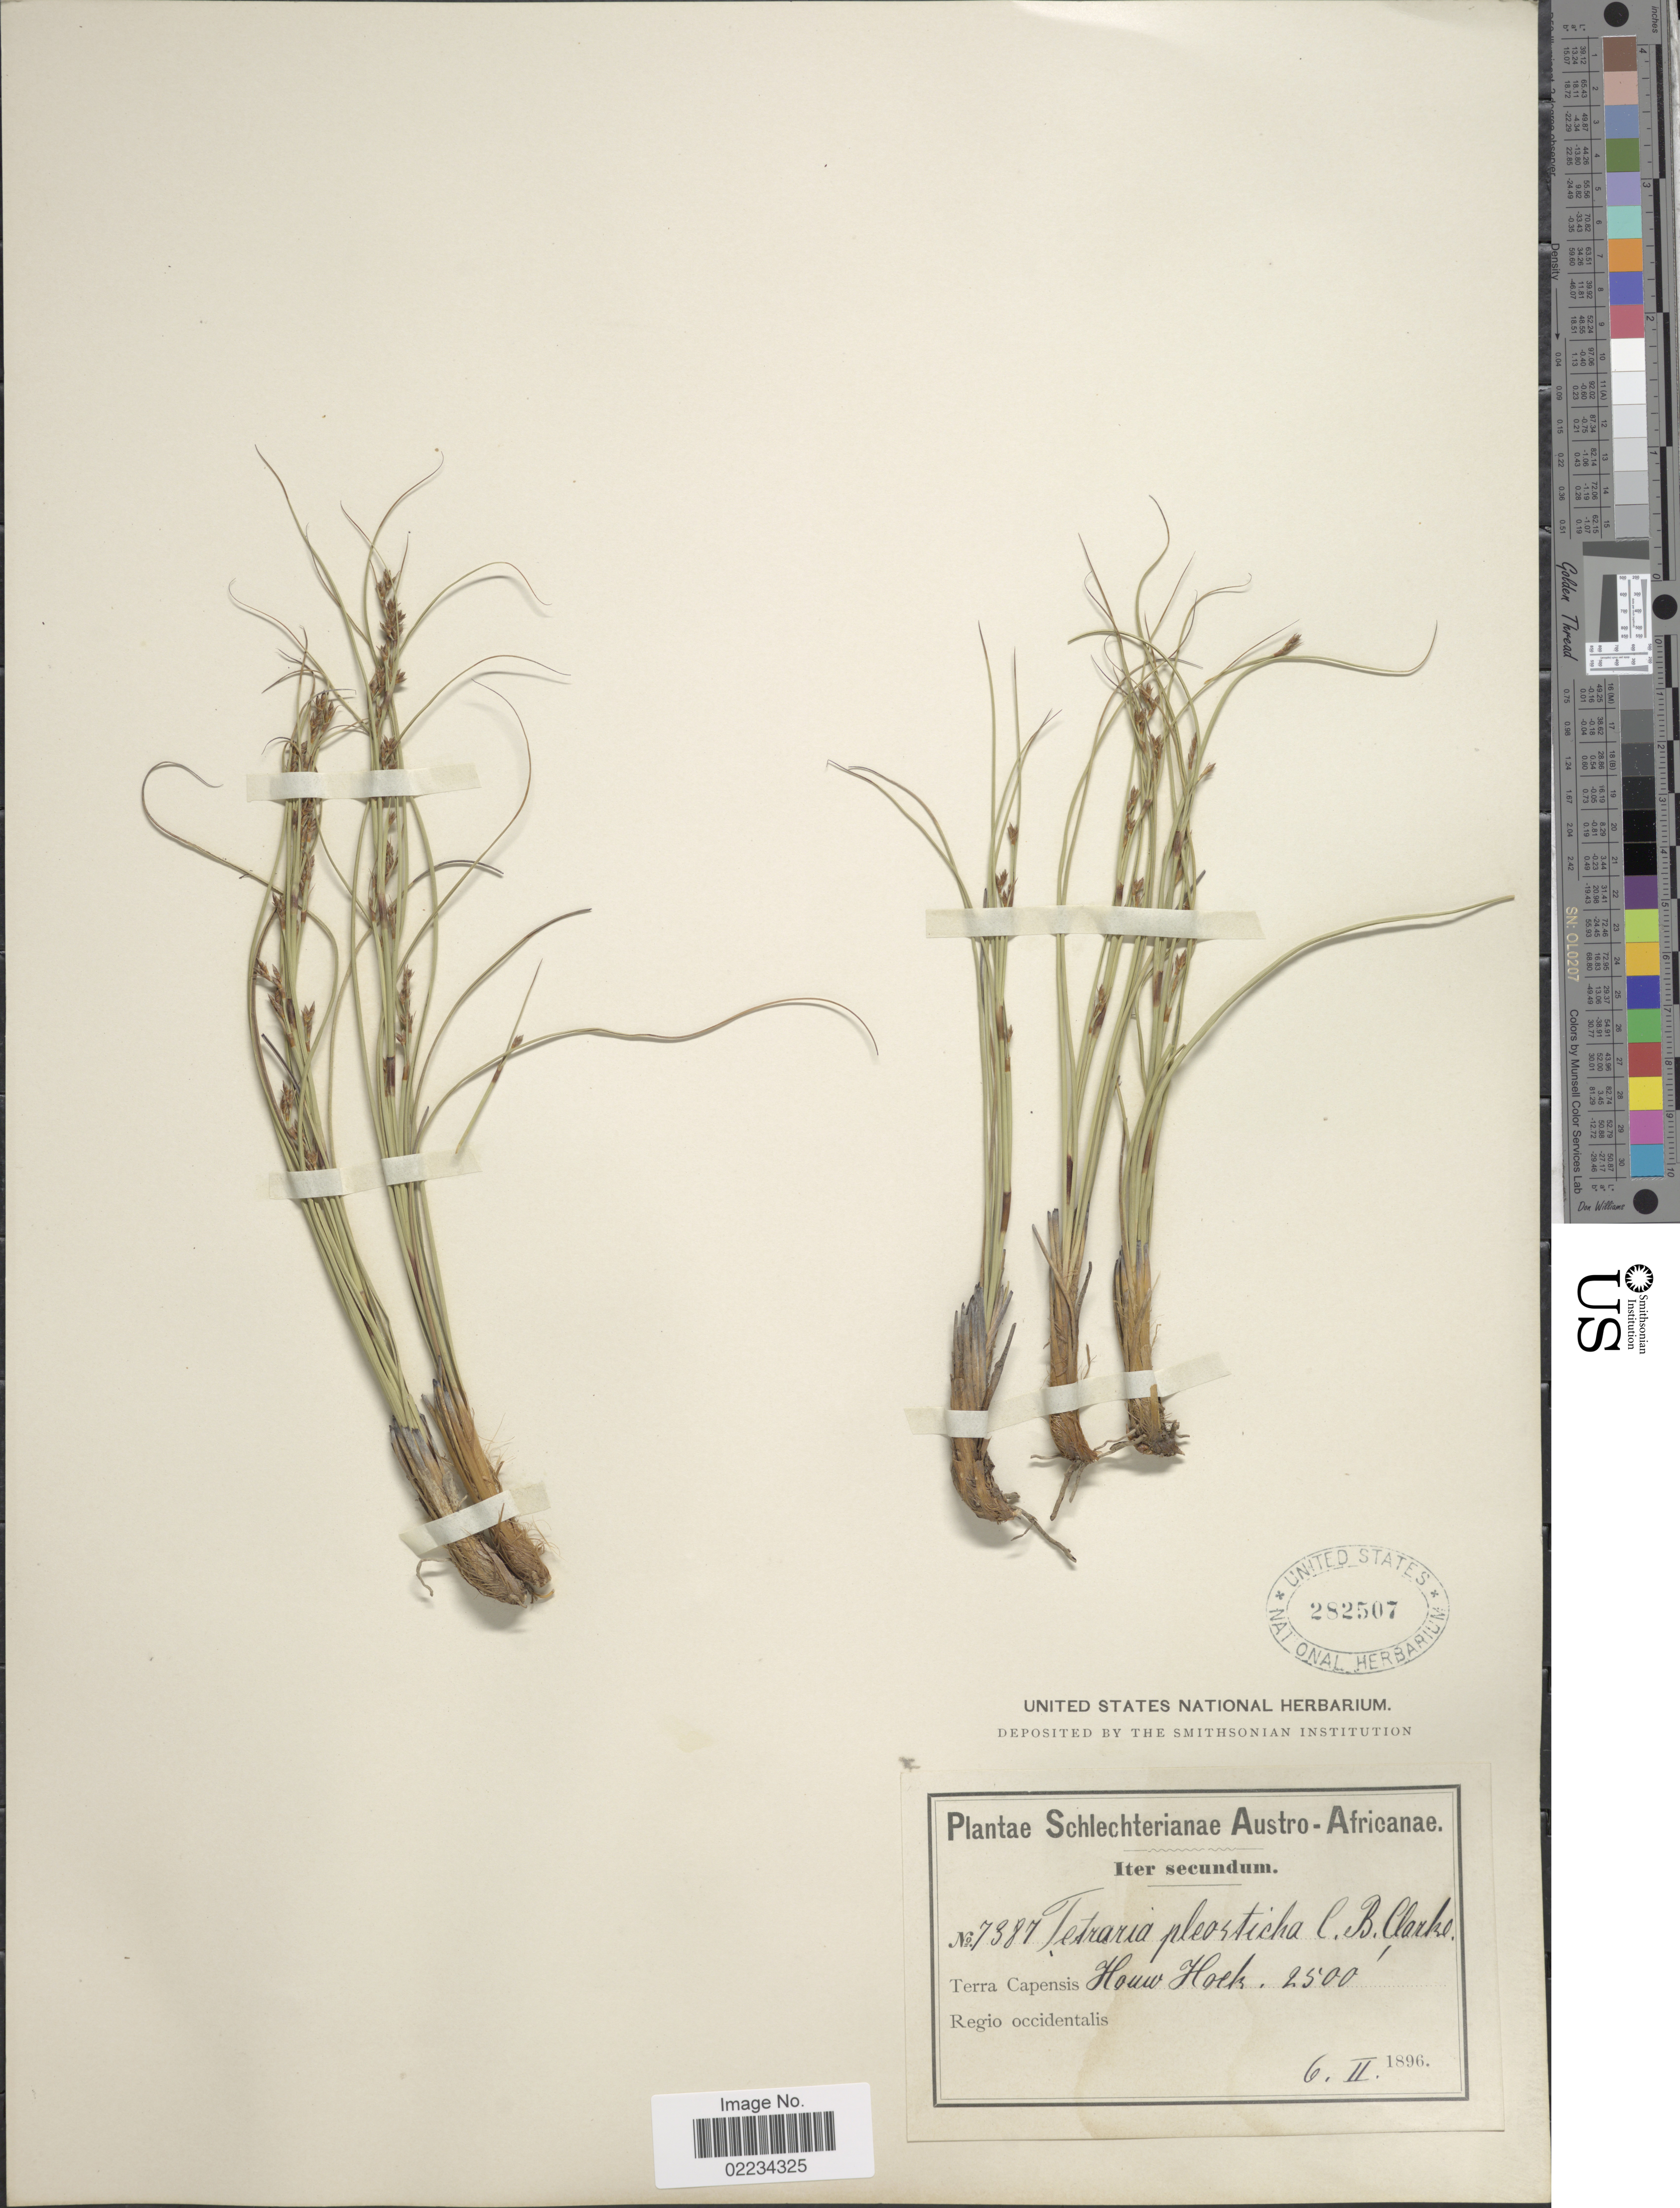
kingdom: Plantae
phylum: Tracheophyta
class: Liliopsida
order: Poales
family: Cyperaceae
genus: Tetraria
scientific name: Tetraria microstachys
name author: (Vahl) H. Pfeiff.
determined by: Strong, Mark T., (BOT), Smithsonian Institution - National Museum of Natural History (UNITED STATES)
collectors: Schlechter, --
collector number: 7387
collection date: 1896-02-06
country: South Africa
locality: Austro-Africanae, Iter secundum, Terra Capensis Houw Hoek, Regio occidentalis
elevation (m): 762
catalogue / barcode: US 282507